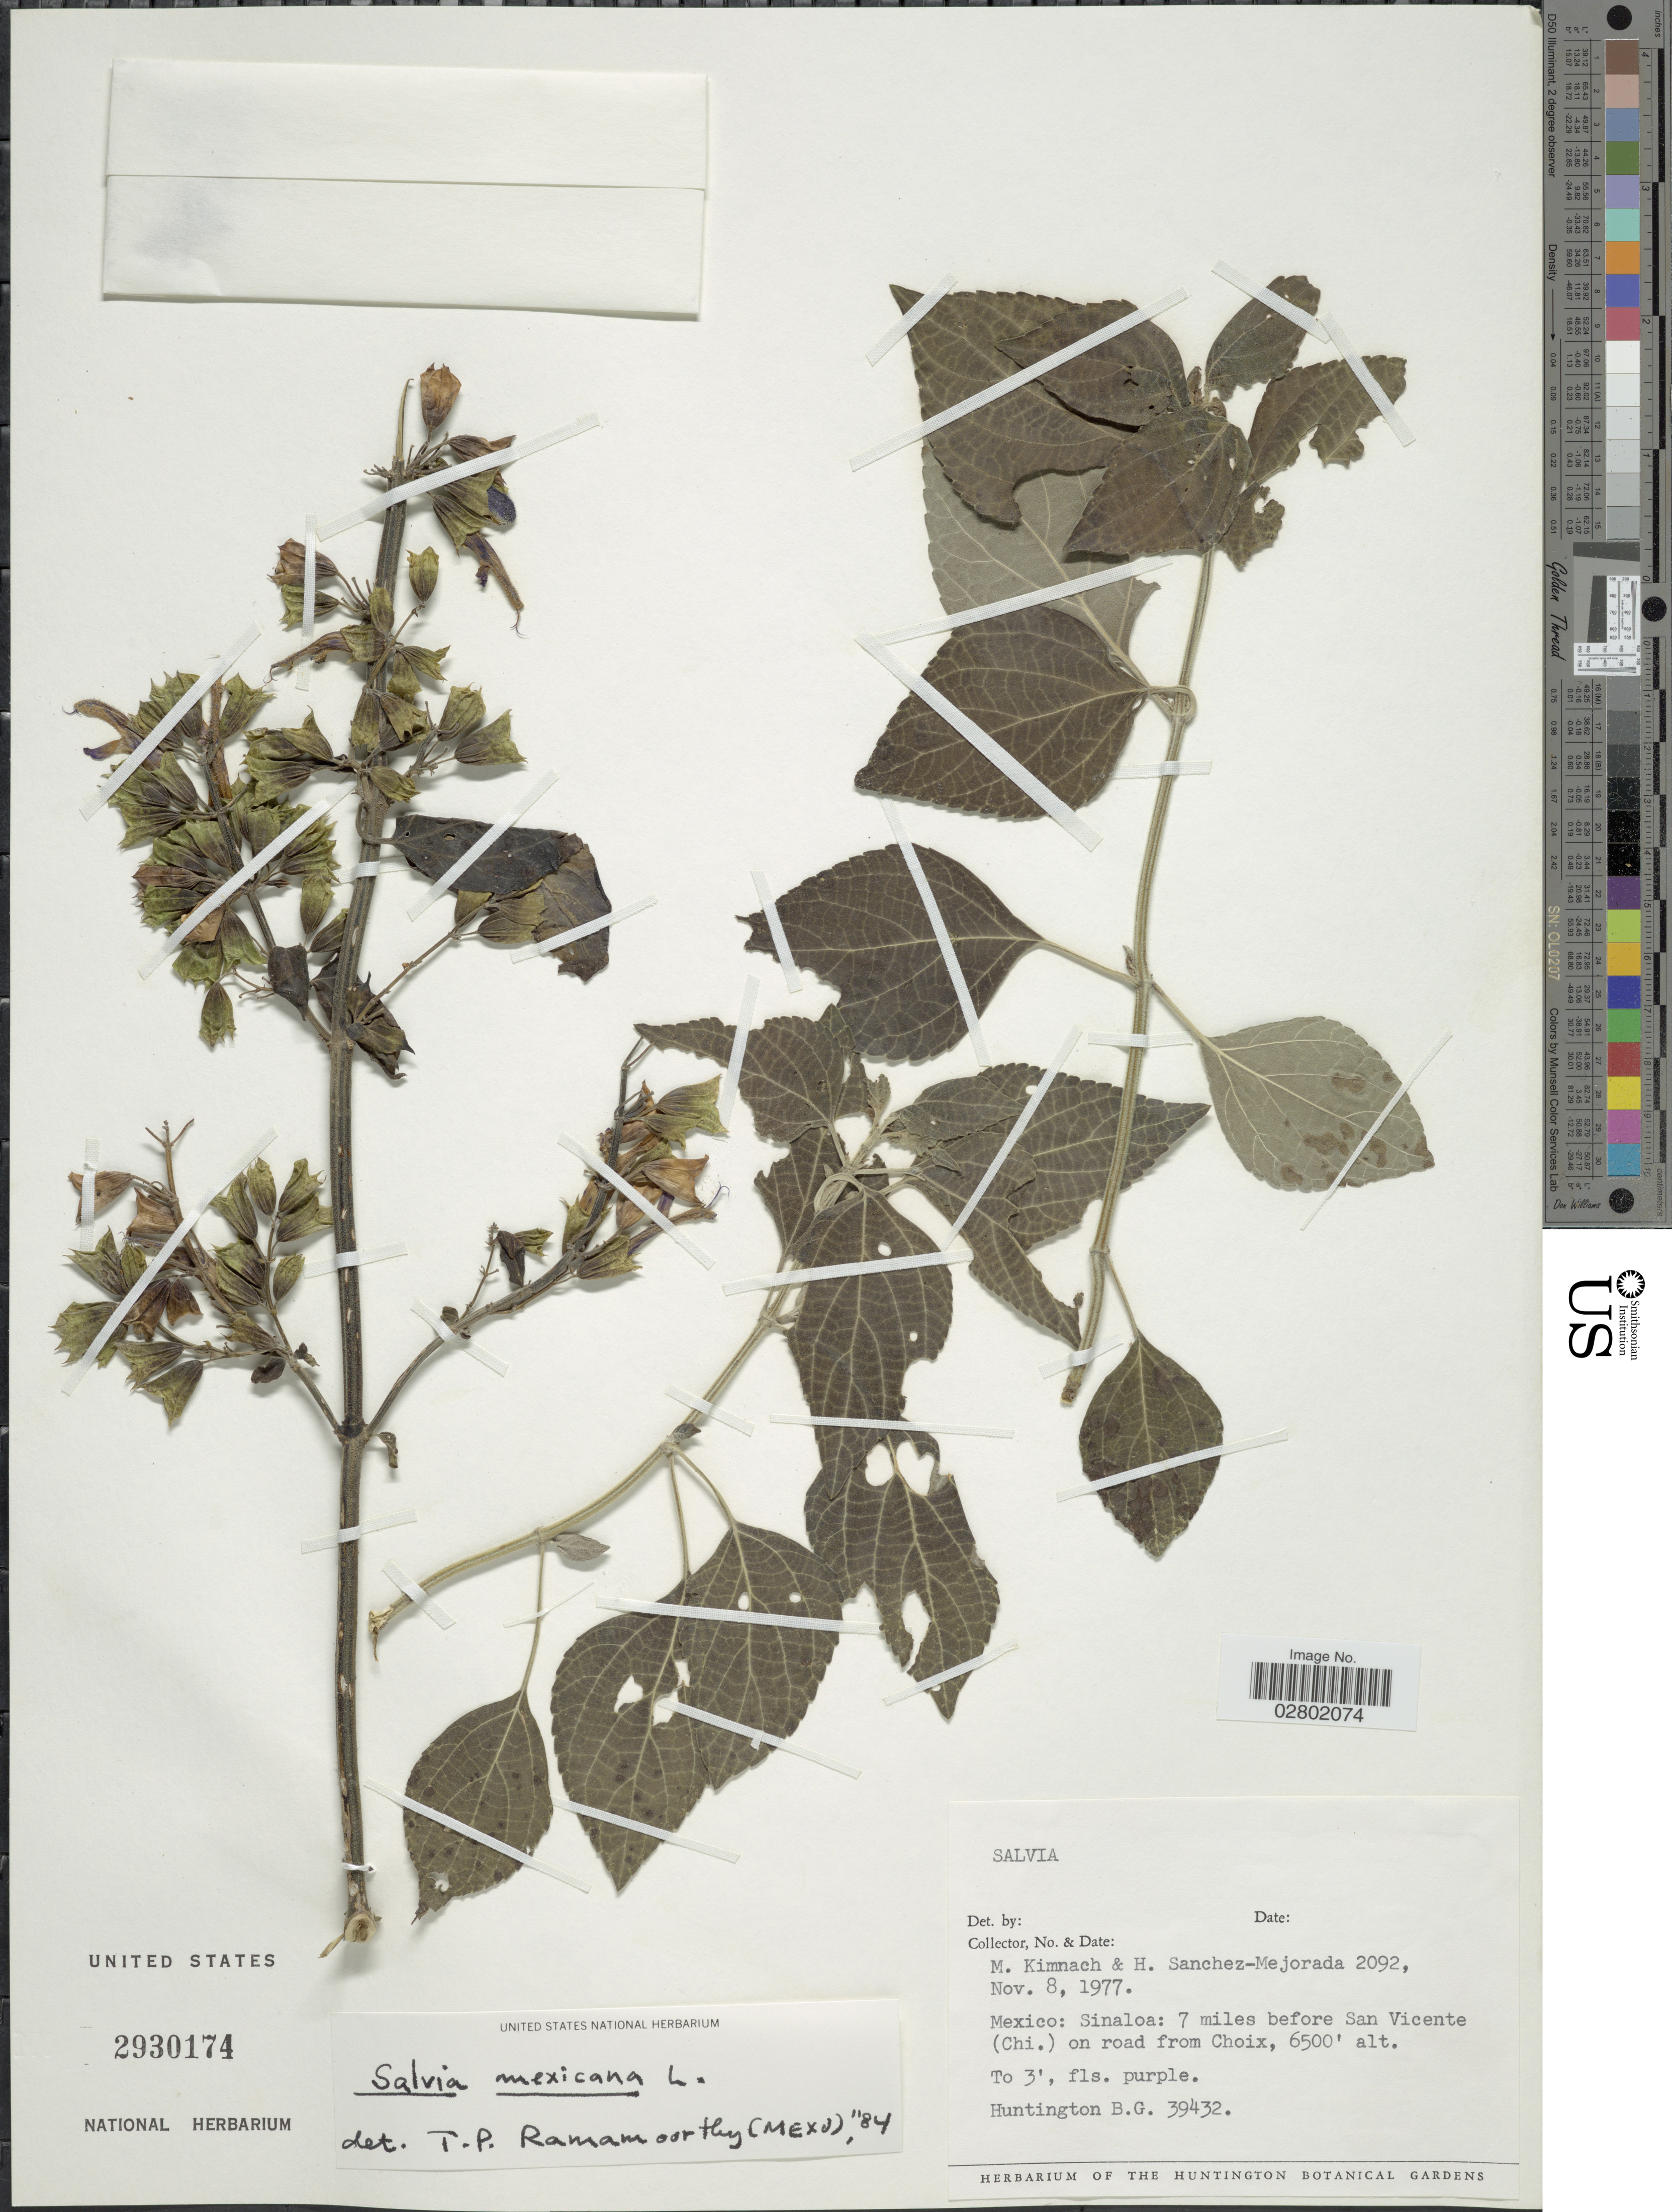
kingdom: Plantae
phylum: Tracheophyta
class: Magnoliopsida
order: Lamiales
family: Lamiaceae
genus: Salvia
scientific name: Salvia mexicana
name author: L.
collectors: M. W. Kimnach & H. Sánchez-Mejorada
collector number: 2092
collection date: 1977-11-08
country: Mexico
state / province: Sinaloa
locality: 7 miles before San Vicente (Chi.) on road from Choix.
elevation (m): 1981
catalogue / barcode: US 2930174